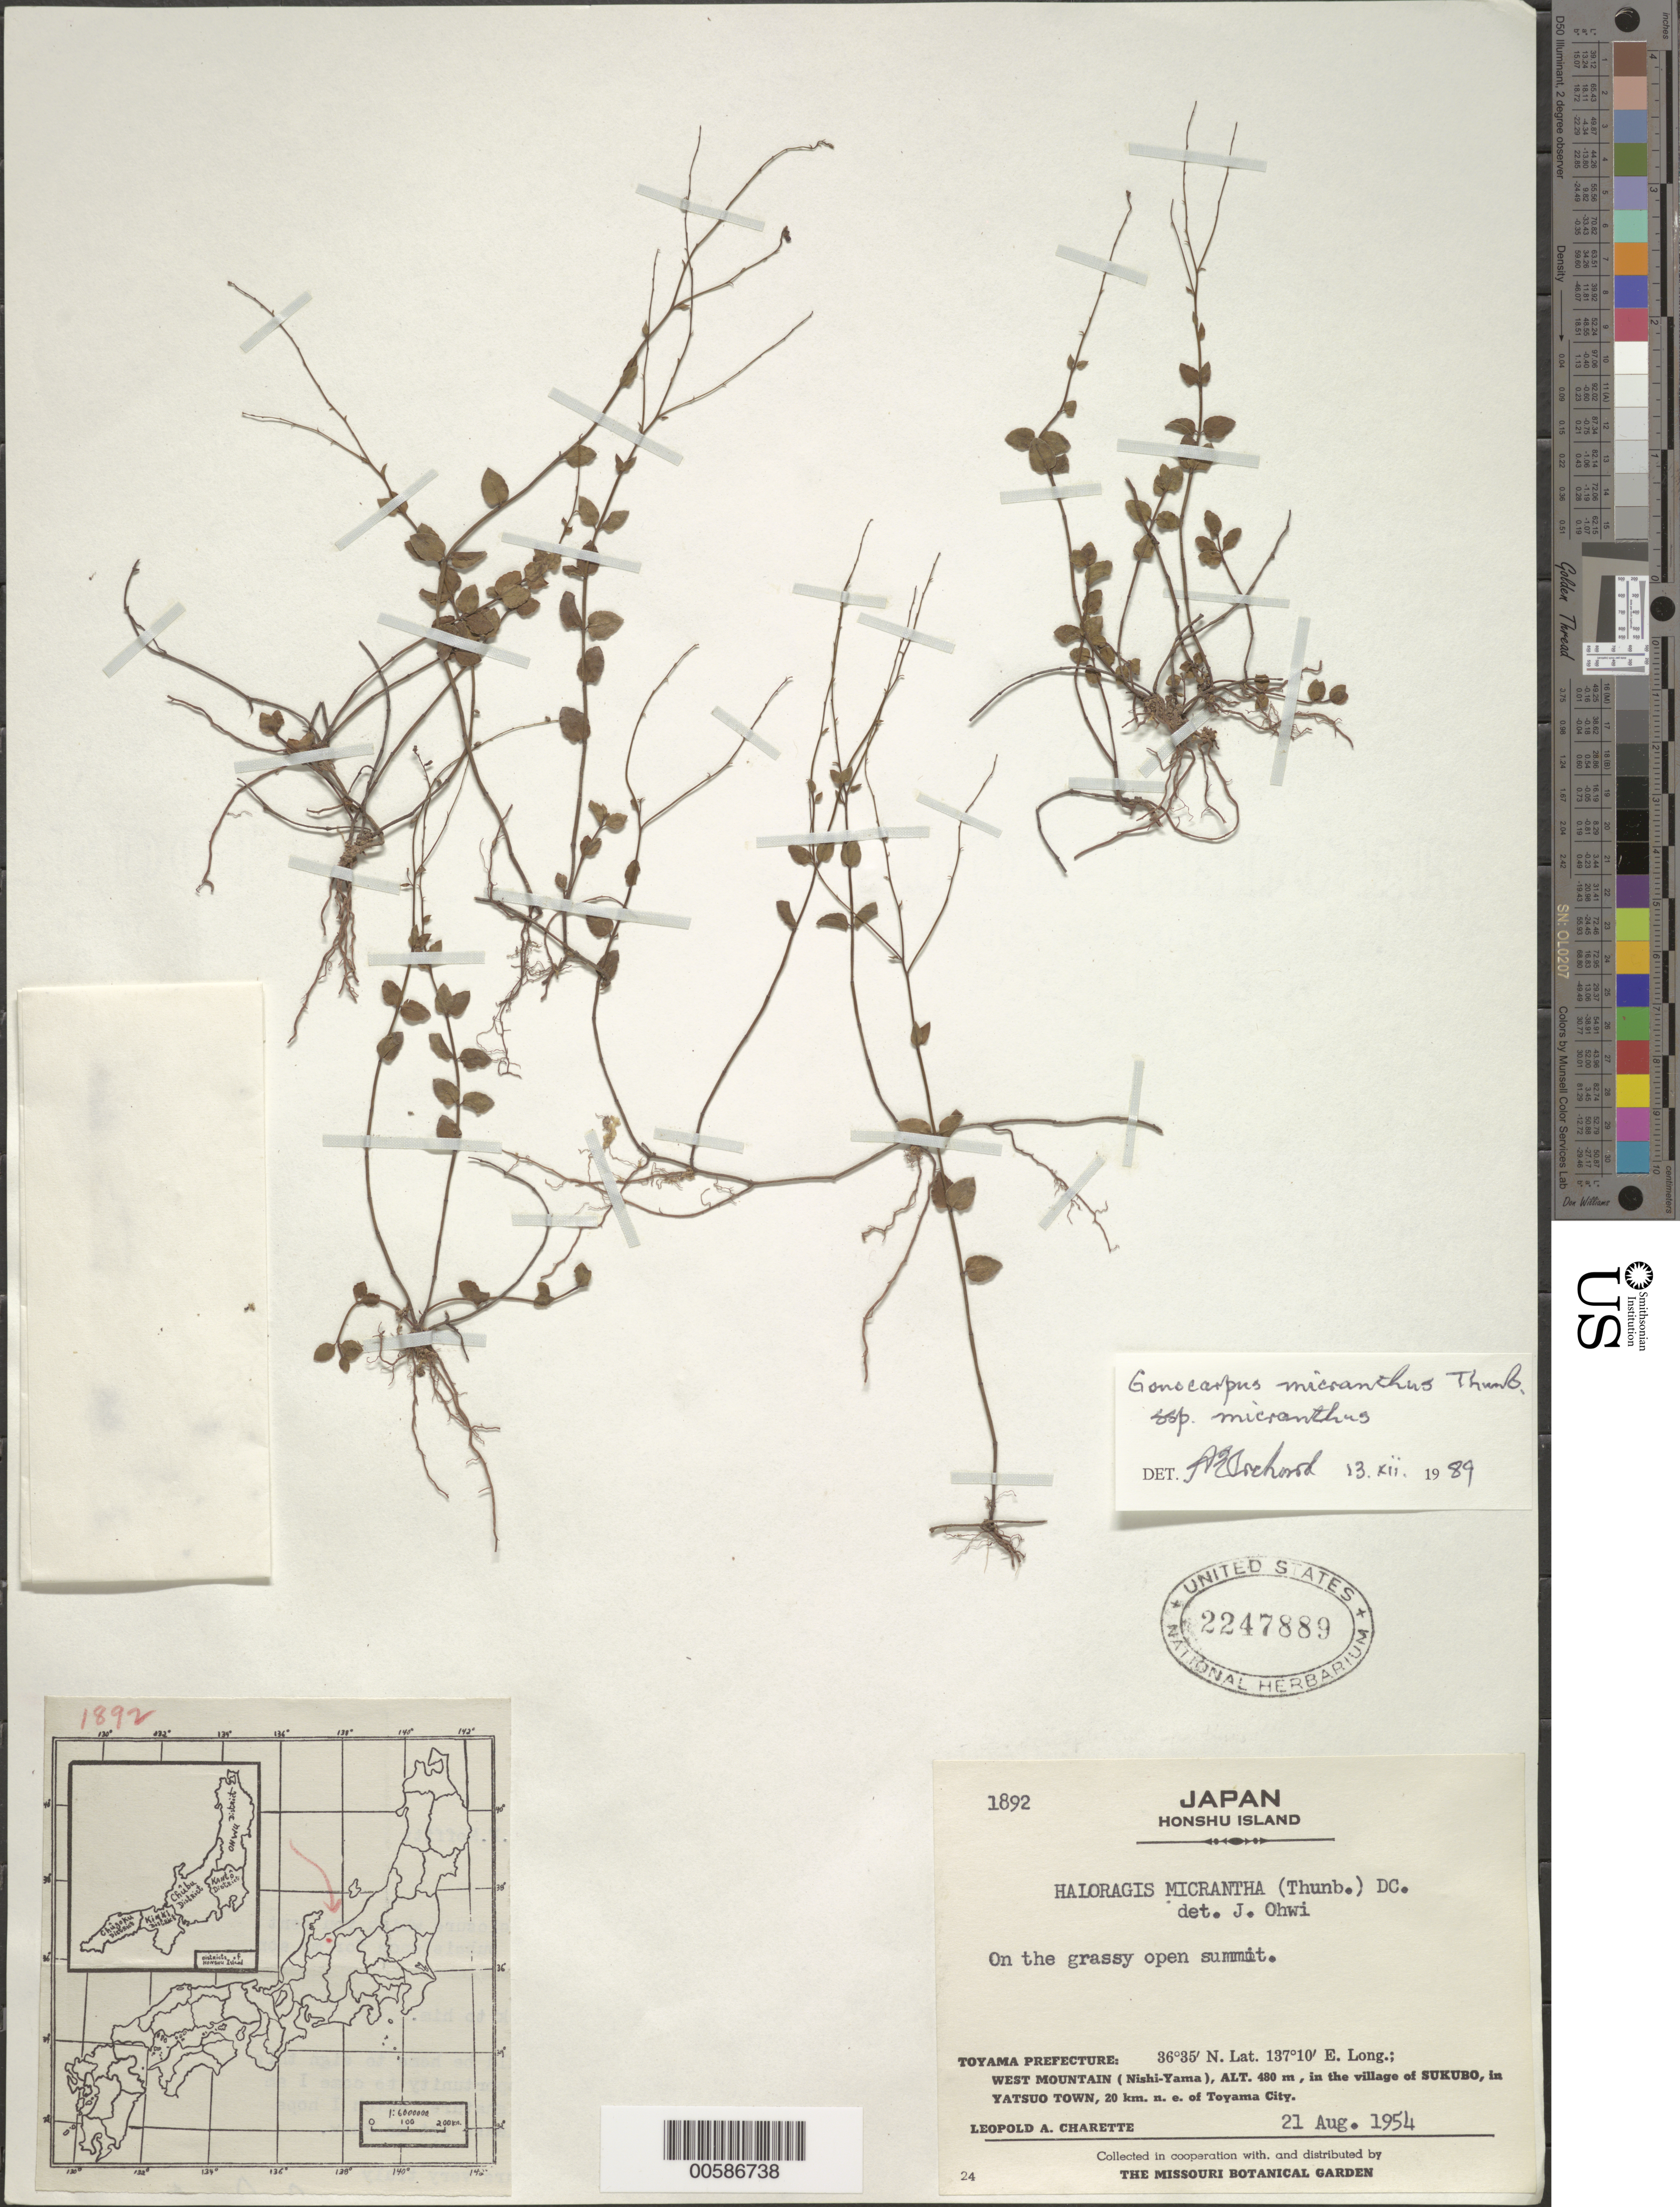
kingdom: Plantae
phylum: Tracheophyta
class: Magnoliopsida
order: Saxifragales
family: Haloragaceae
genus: Gonocarpus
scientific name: Gonocarpus micranthus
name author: Thunb.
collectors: L. A. Charette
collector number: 1892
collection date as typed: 21 Aug 1954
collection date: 1954-08-21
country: Japan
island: Honshu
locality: West Mountain, Yatsuo Town, NE of Toyama City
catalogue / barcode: US 2247889